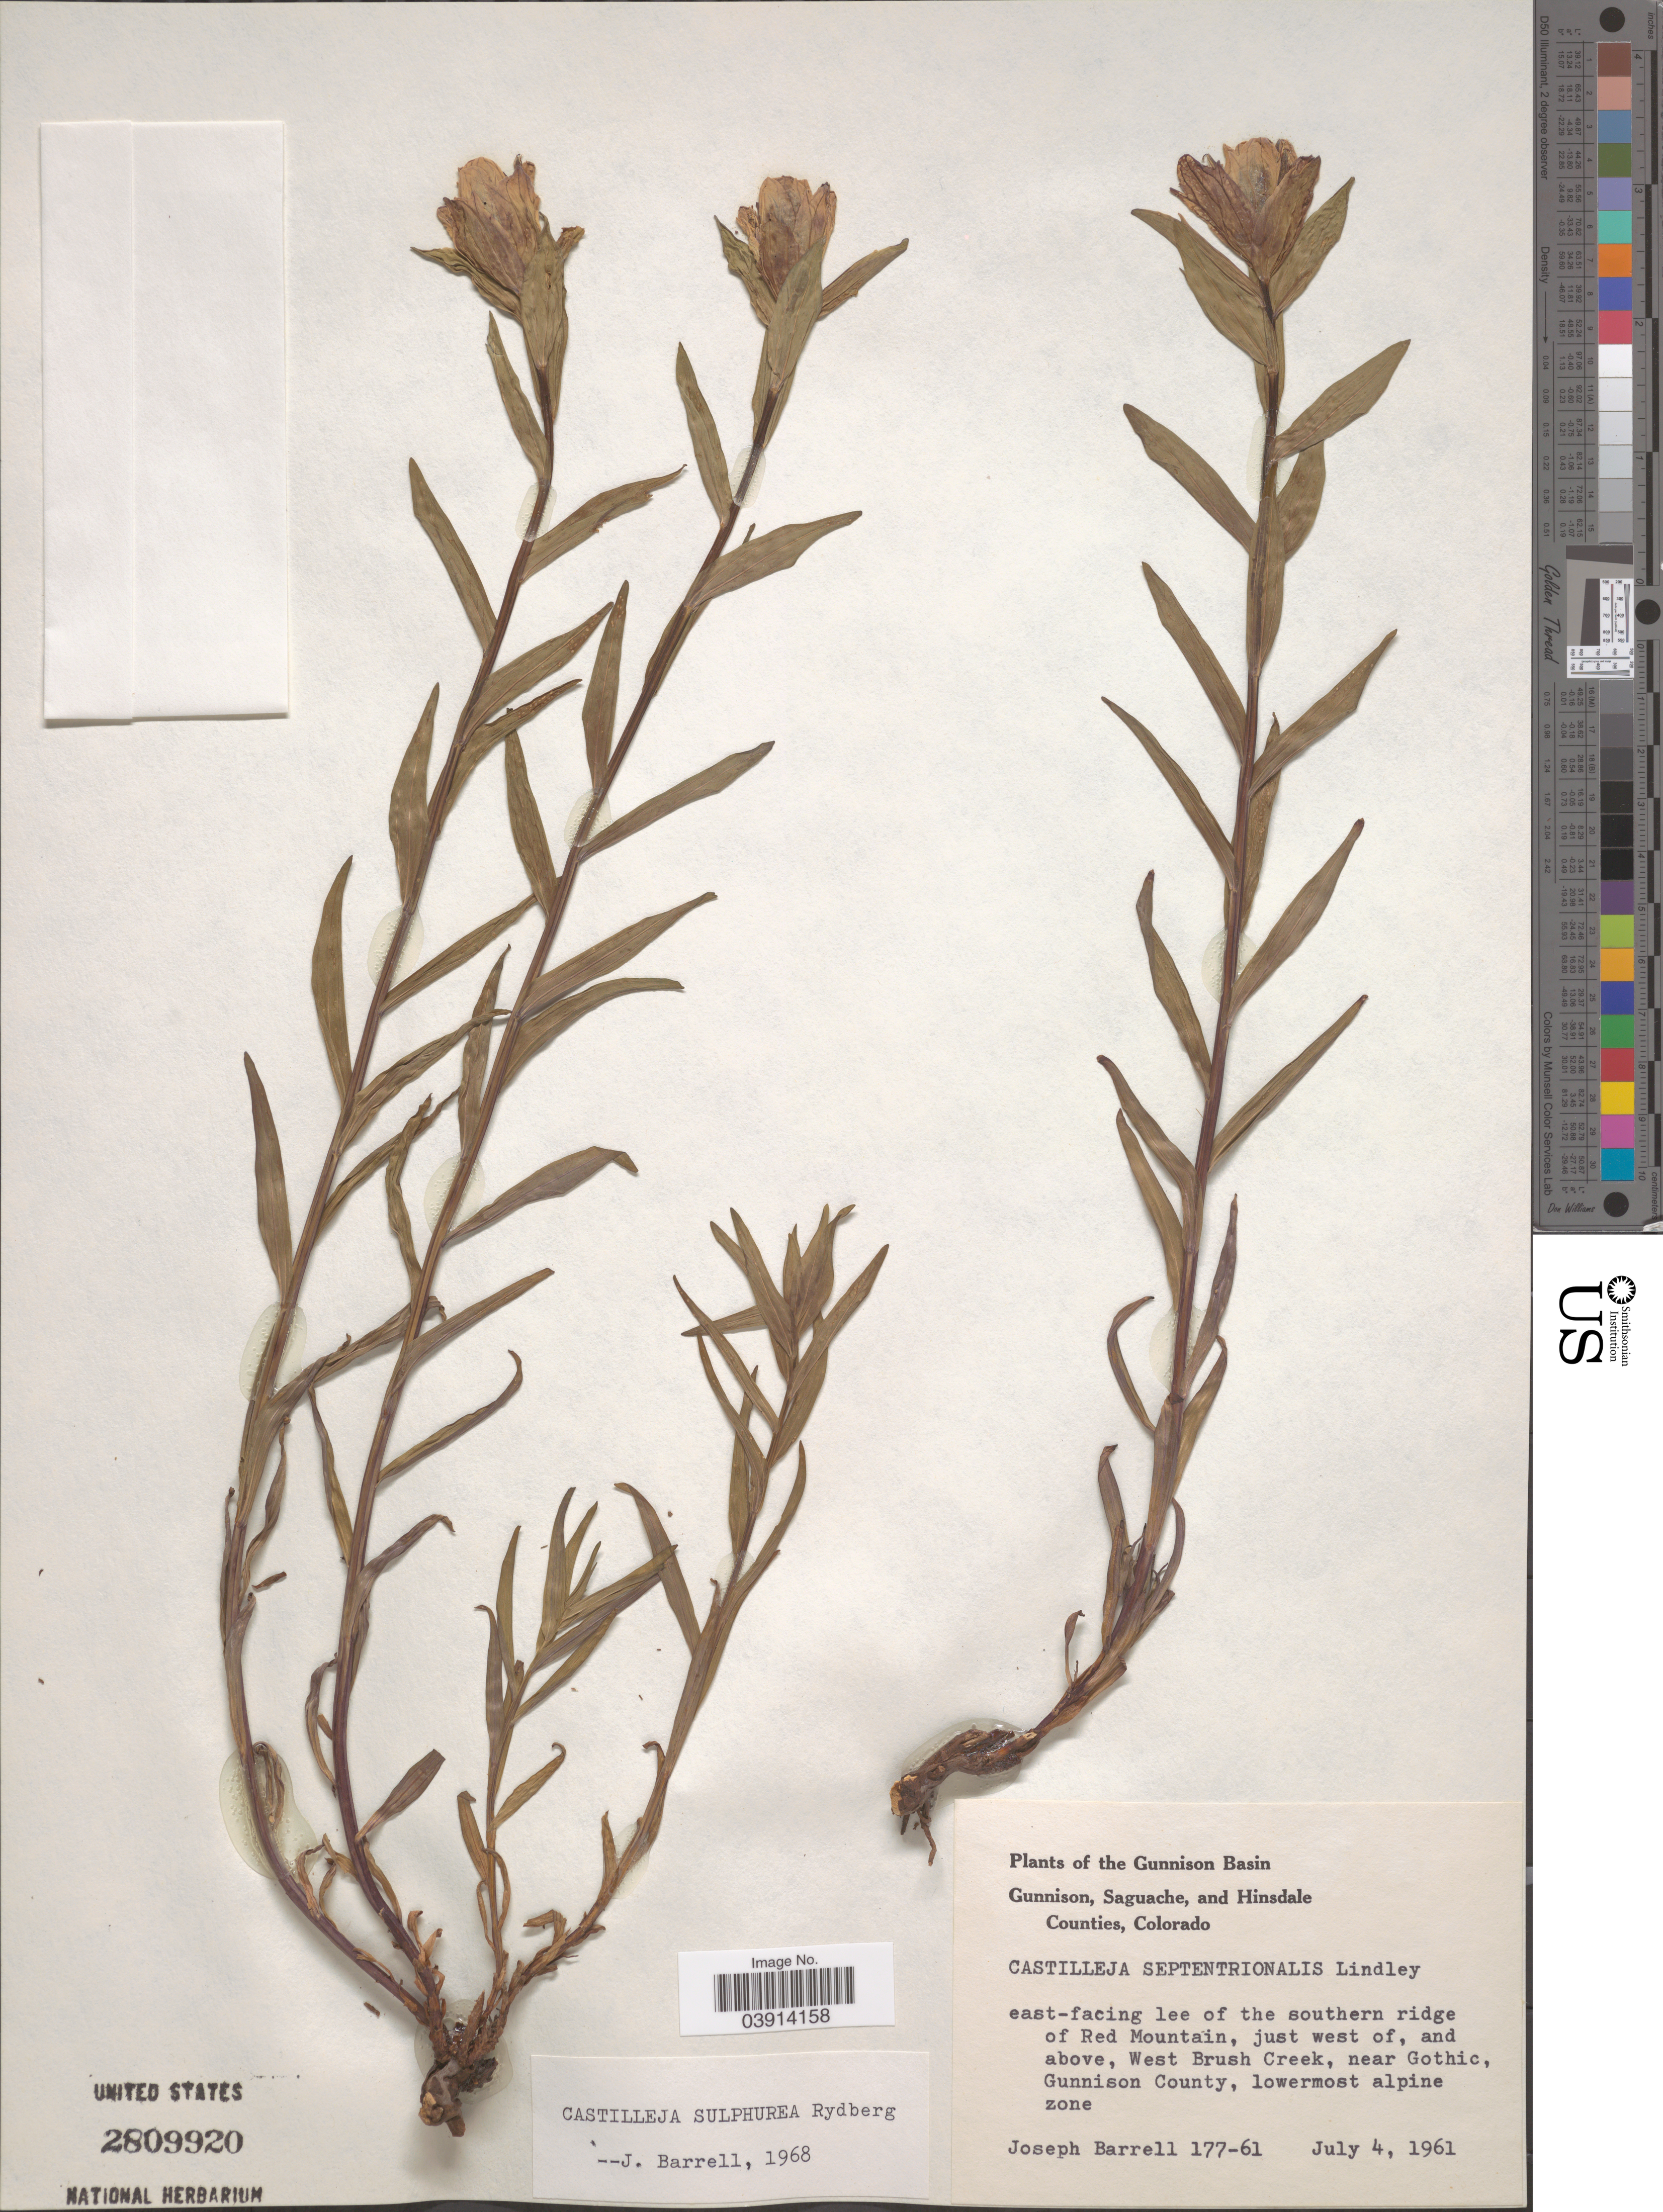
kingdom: Plantae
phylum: Tracheophyta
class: Magnoliopsida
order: Lamiales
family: Orobanchaceae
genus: Castilleja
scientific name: Castilleja septentrionalis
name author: Lindl.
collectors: J. Barrell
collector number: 177-61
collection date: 1961-07-04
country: United States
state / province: Colorado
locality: The Gunnison Basin. East-facing lee of the southern ridge of Red Mountain, just west of, and above, West Brush Creek, near Gothic, Gunnison County, lowermost alpine zone.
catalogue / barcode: US 2809920